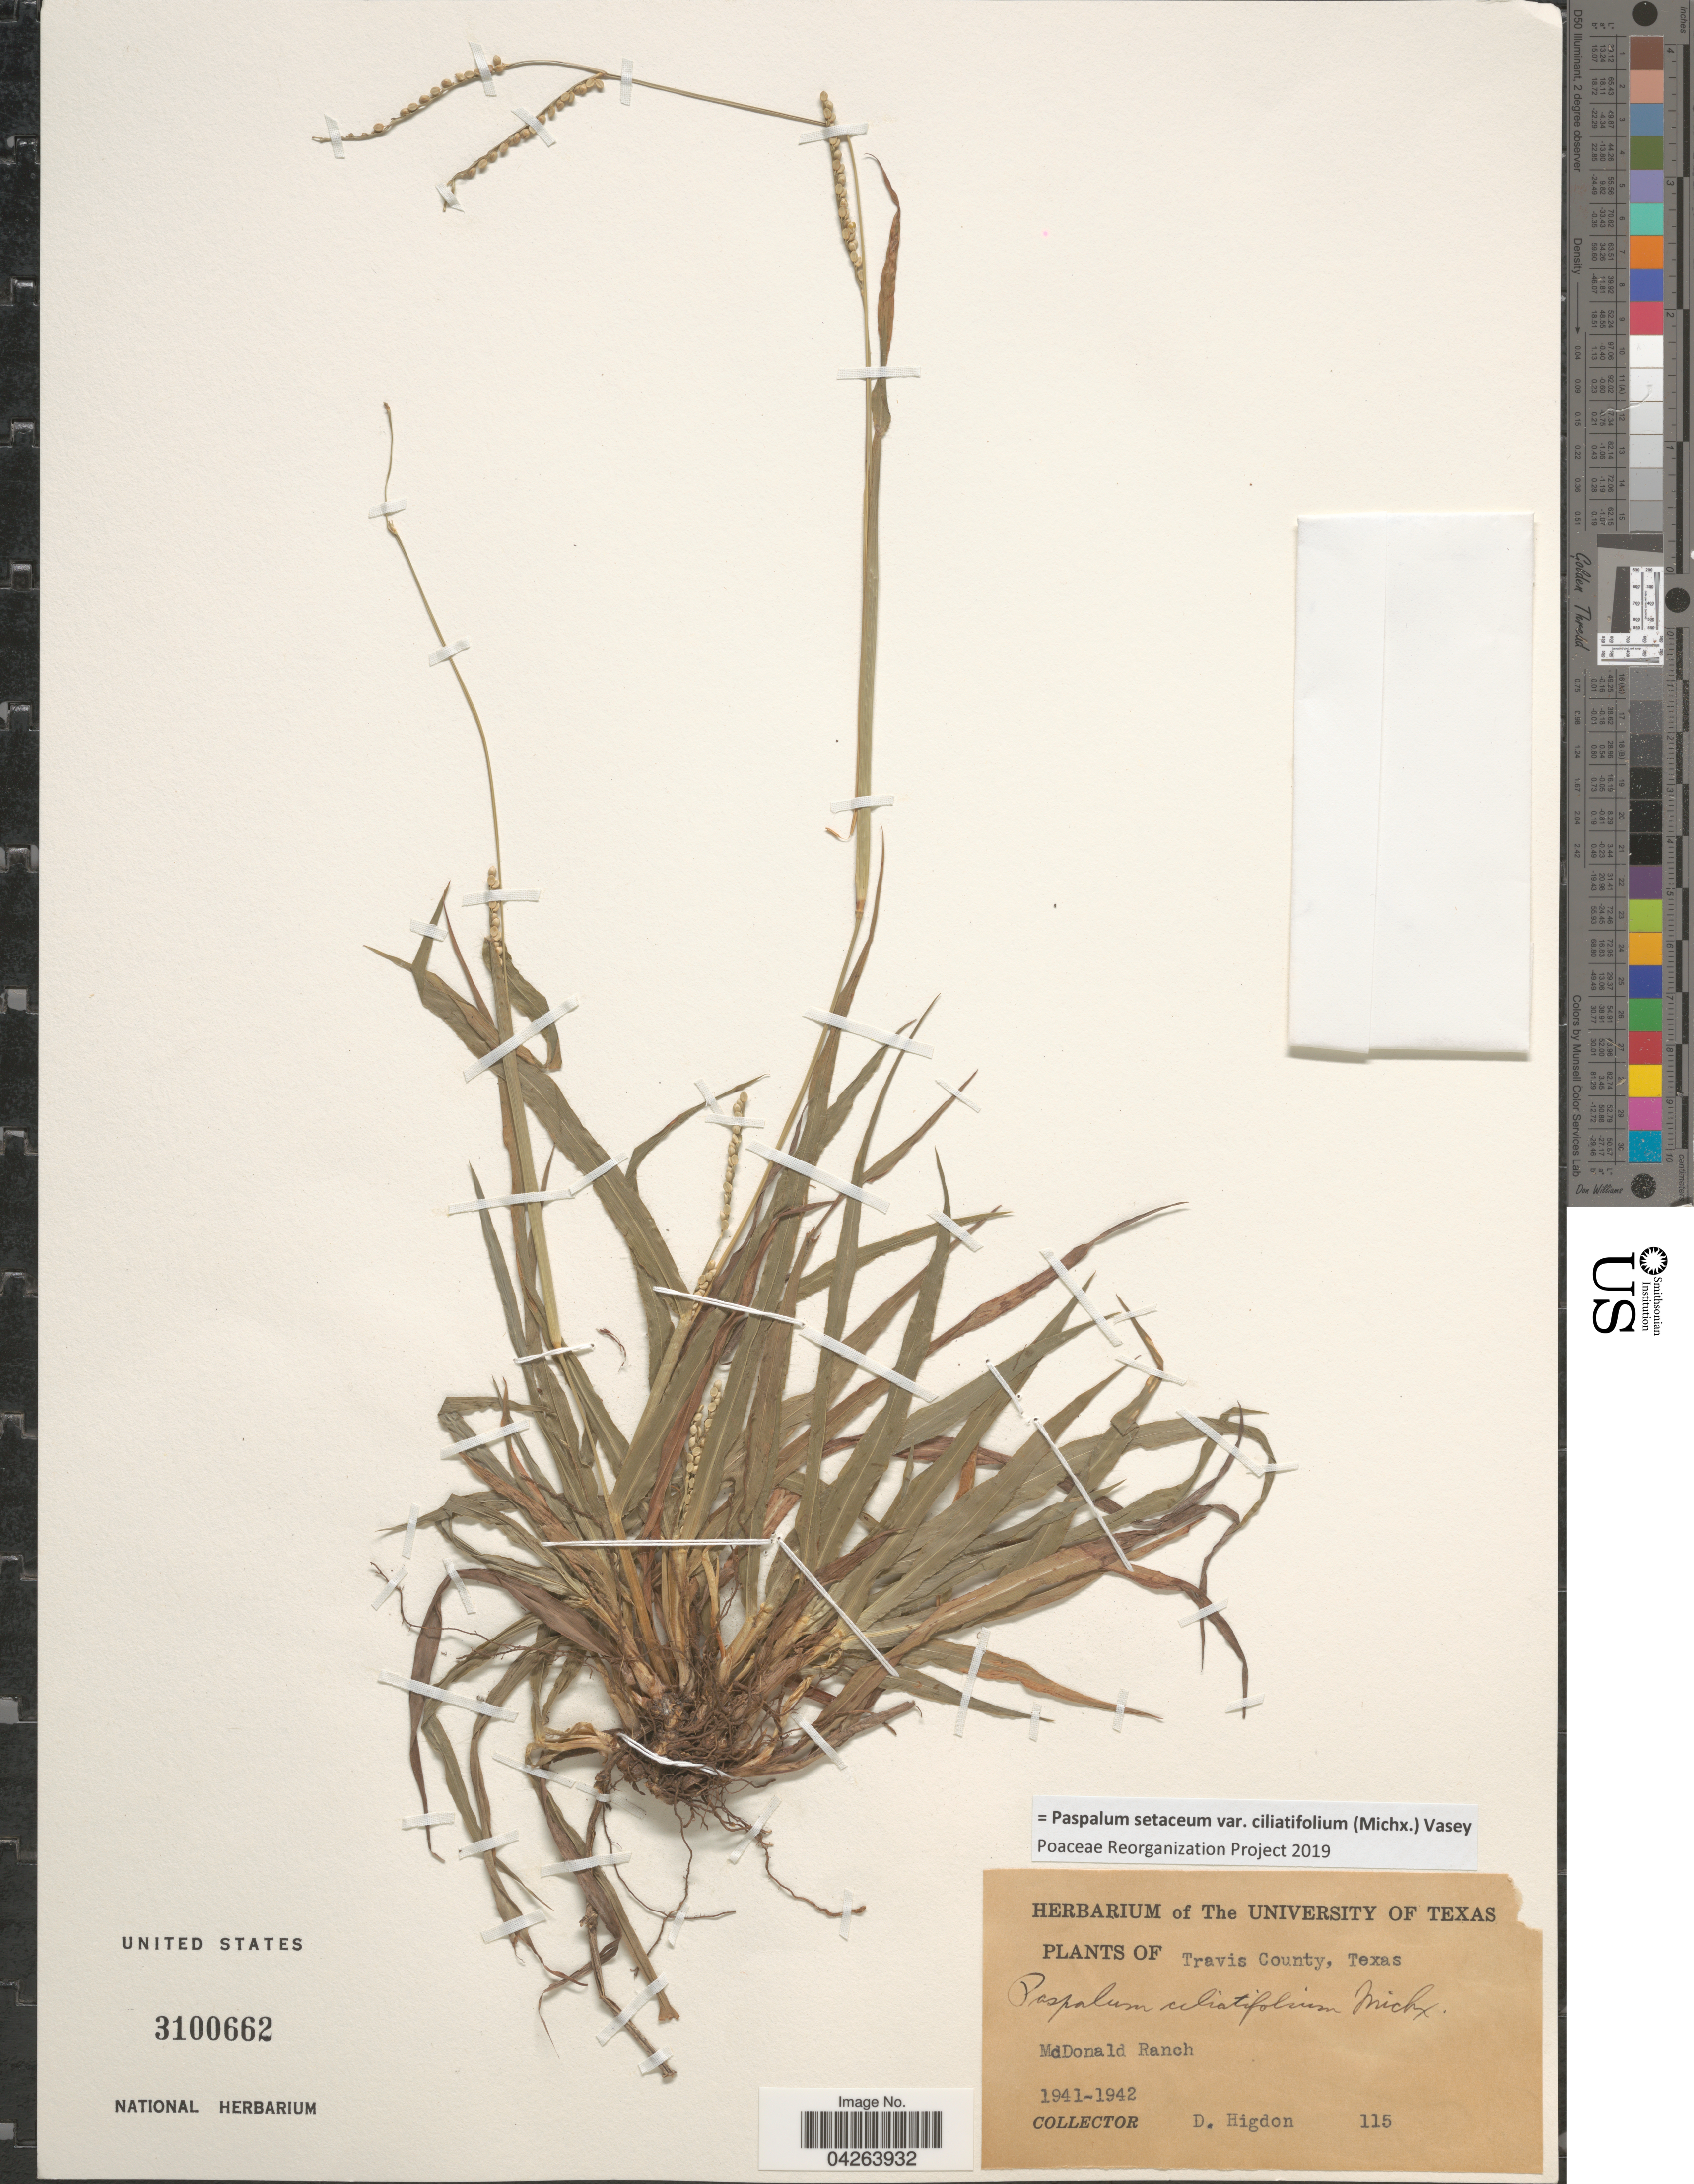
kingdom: Plantae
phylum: Tracheophyta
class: Liliopsida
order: Poales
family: Poaceae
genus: Paspalum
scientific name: Paspalum setaceum var. ciliatifolium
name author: (Michx.) Vasey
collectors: D. Higdon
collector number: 115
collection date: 1941/1942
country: United States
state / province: Texas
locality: Travis County. McDonald Ranch.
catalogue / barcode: US 3100662